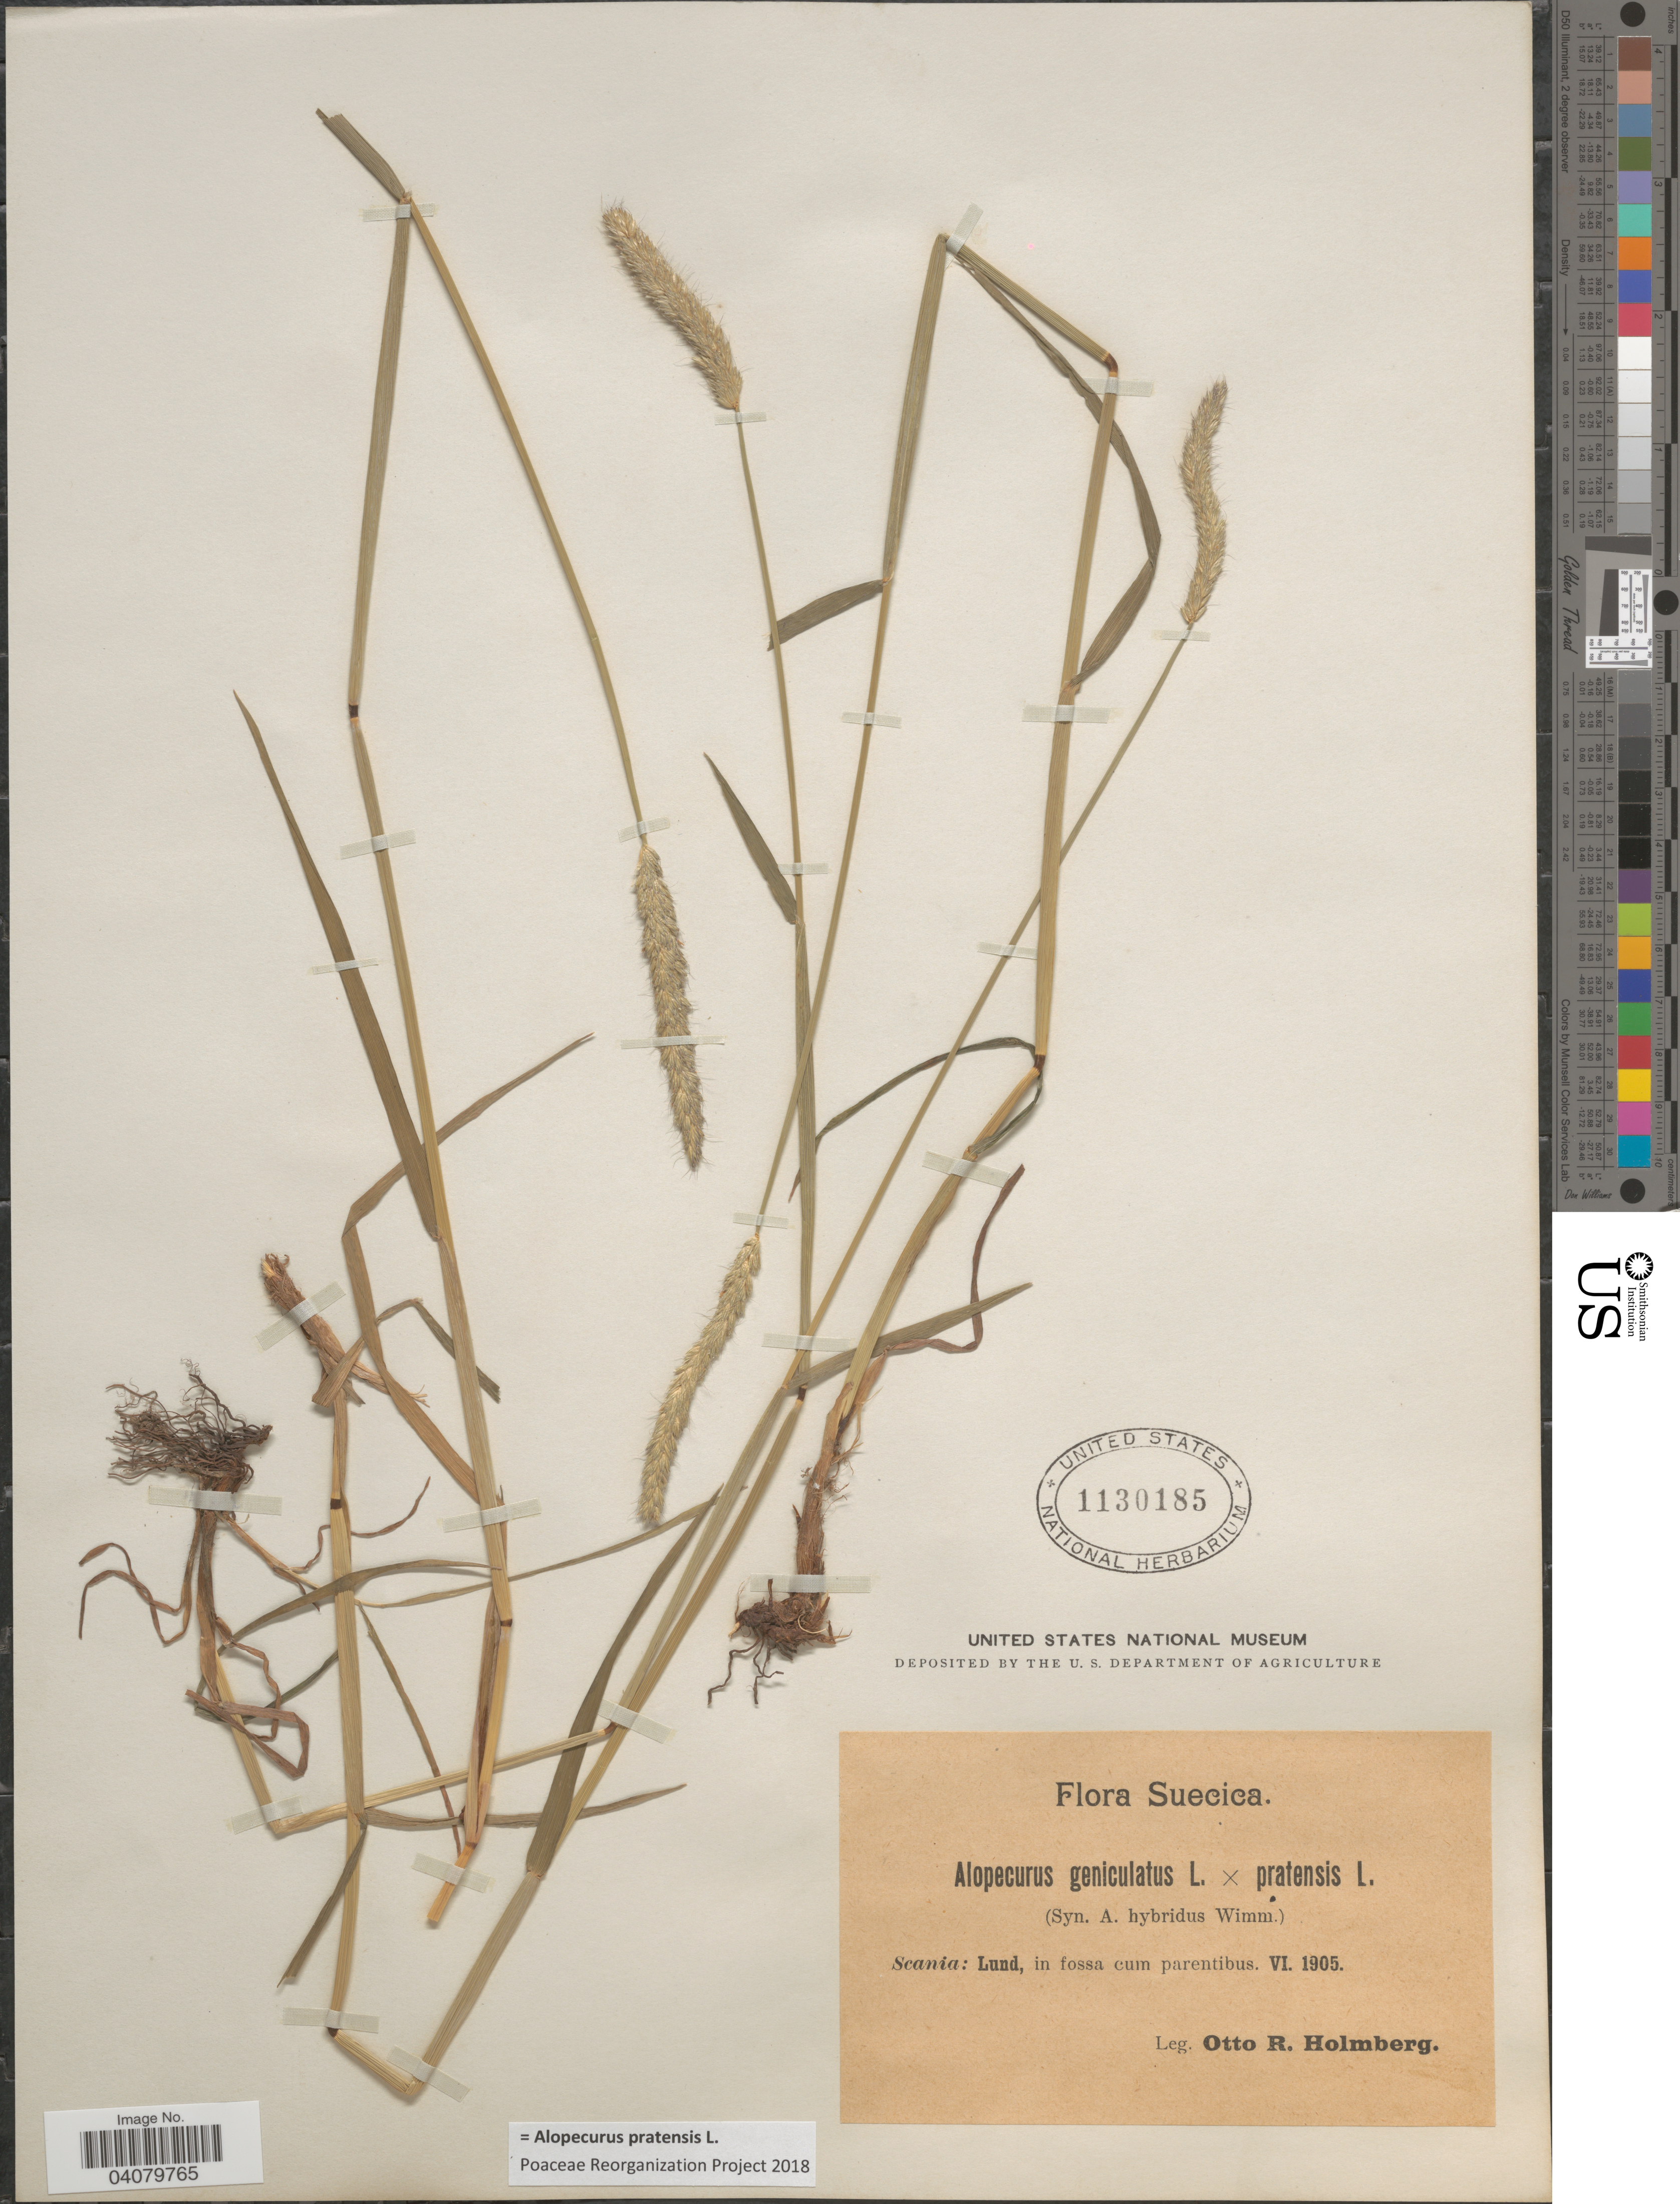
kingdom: Plantae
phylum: Tracheophyta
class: Liliopsida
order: Poales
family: Poaceae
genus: Alopecurus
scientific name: Alopecurus pratensis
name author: L.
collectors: O. Holmberg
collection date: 1905-06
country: Sweden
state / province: Skåne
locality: Suecica. Scania: Lund, in fossa cum parentibus.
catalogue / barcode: US 1130185